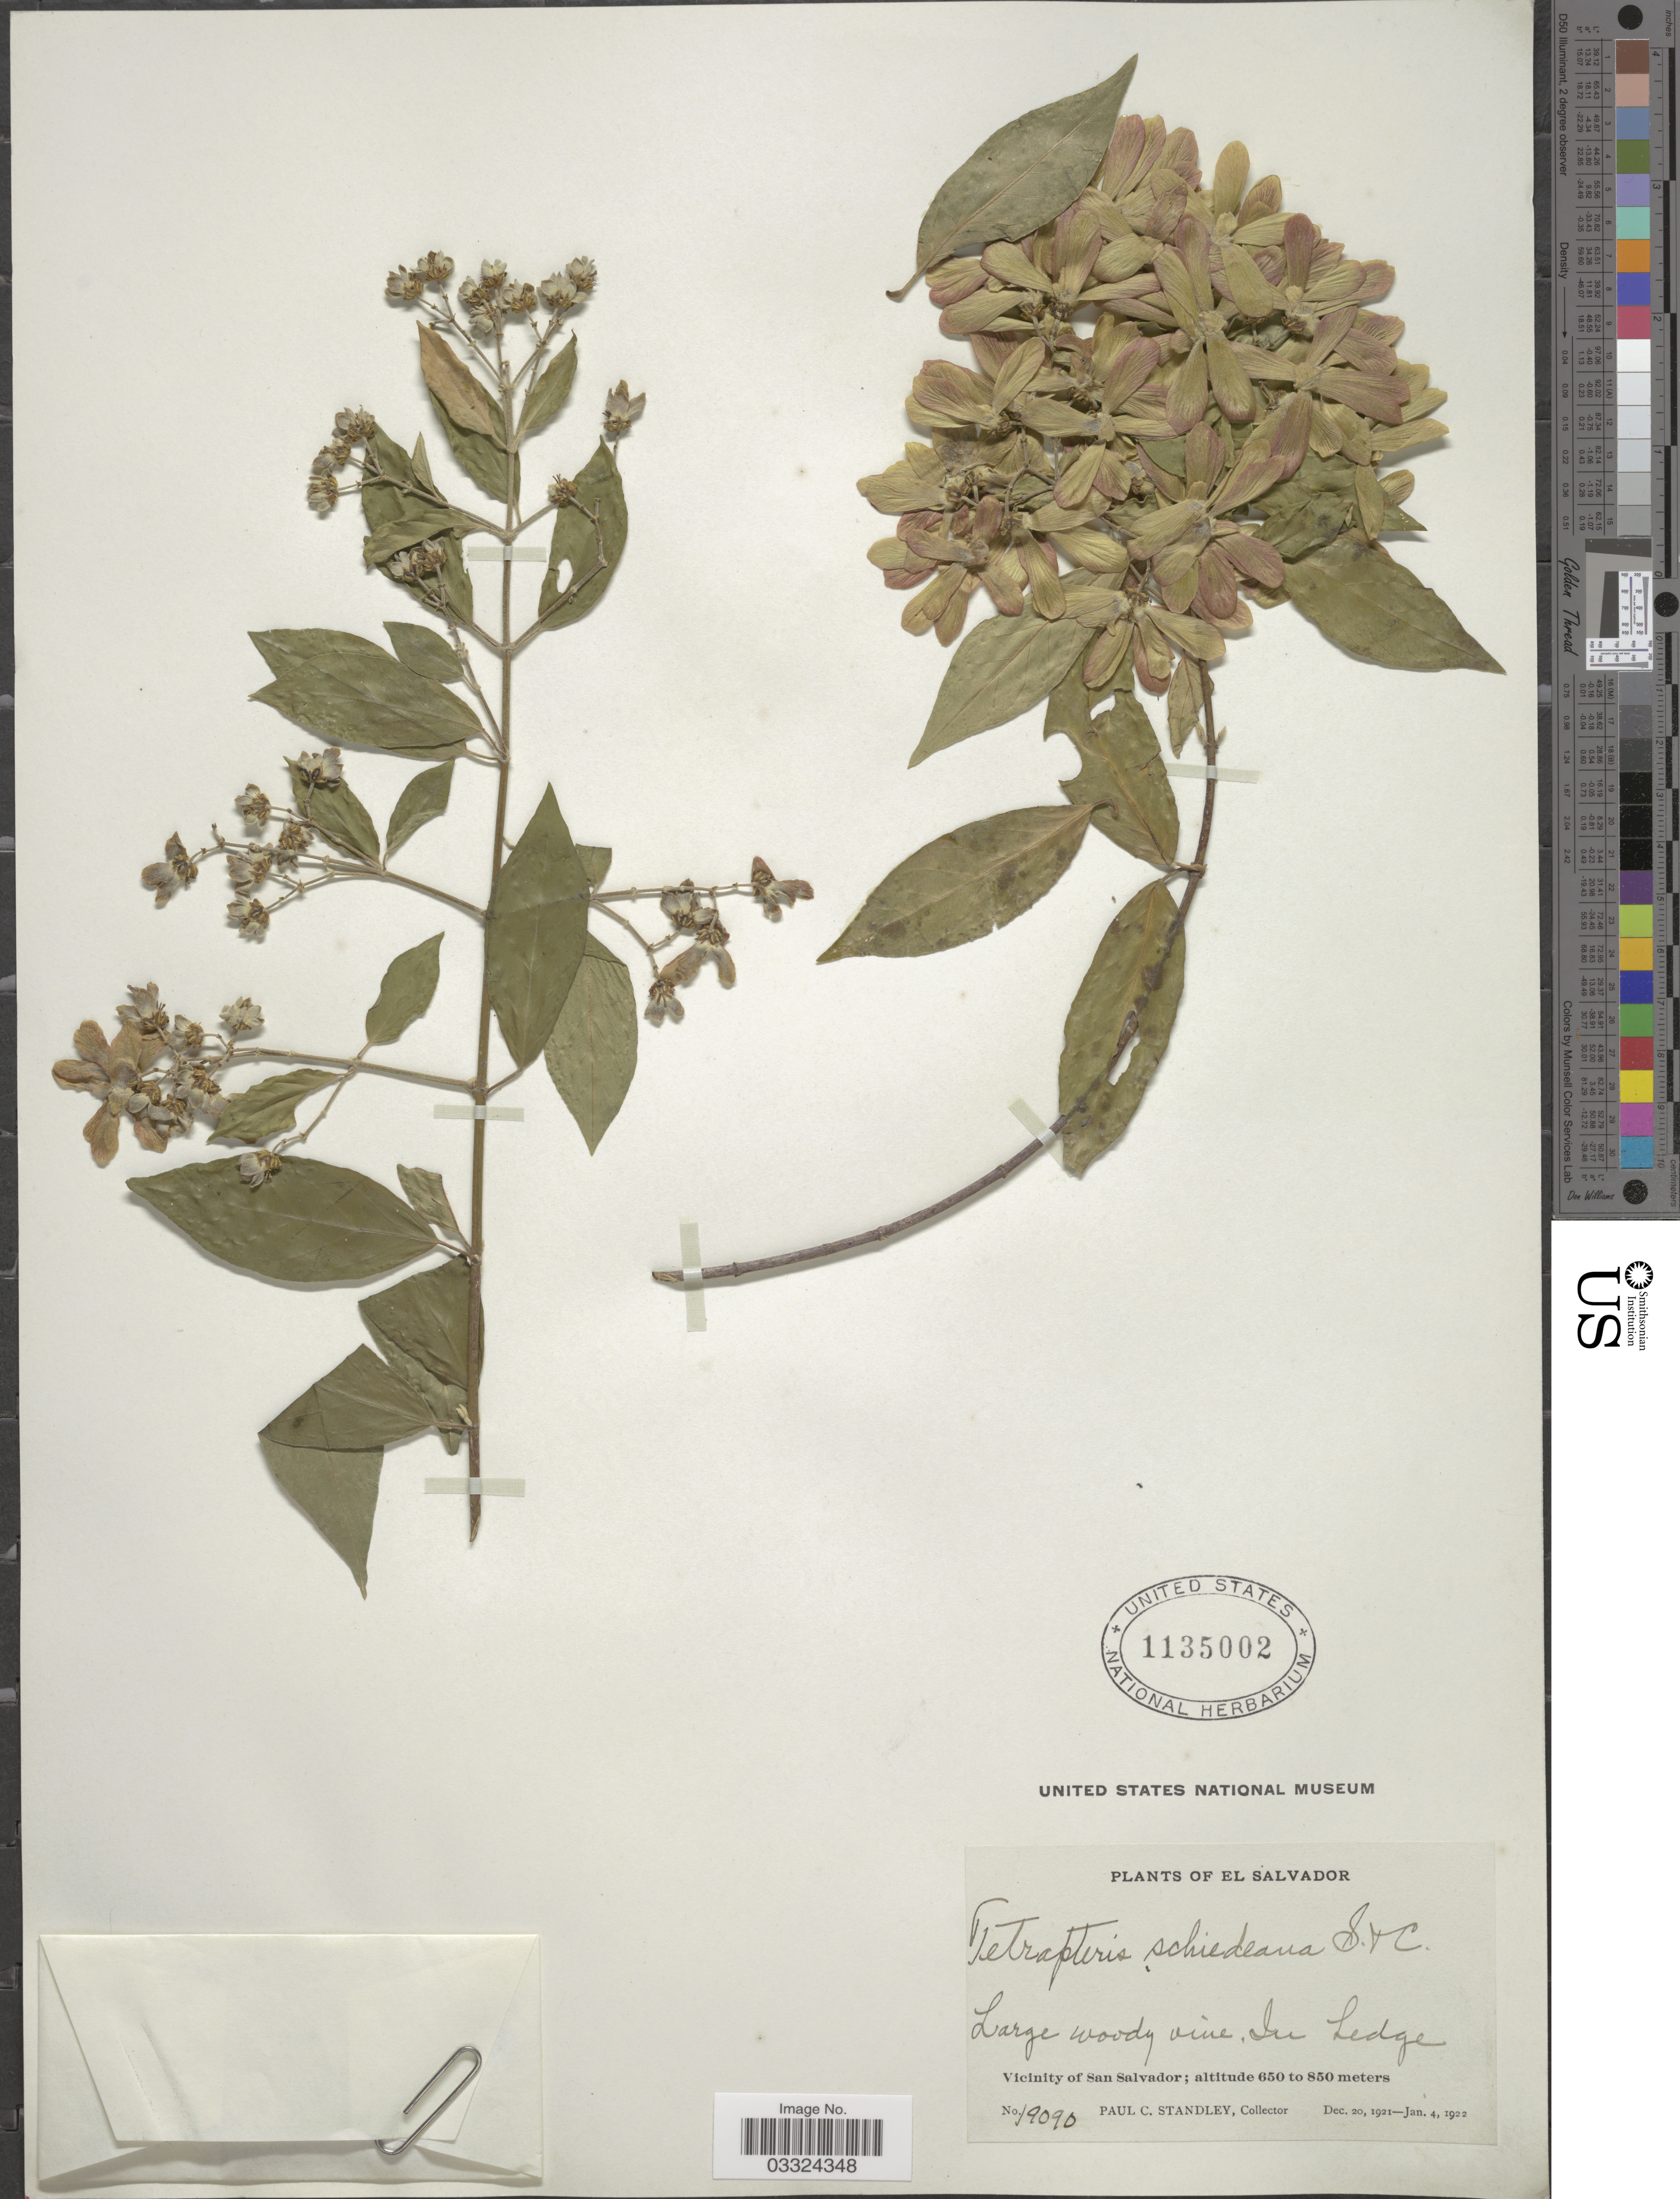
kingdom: Plantae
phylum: Tracheophyta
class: Magnoliopsida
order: Malpighiales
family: Malpighiaceae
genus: Tetrapterys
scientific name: Tetrapterys schiedeana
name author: Schltdl. & Cham.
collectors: P. C. Standley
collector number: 19090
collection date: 1921-12-20/1922-01-04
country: El Salvador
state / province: San Salvador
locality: Vicinity of San Salvador.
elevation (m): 650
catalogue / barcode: US 1135002